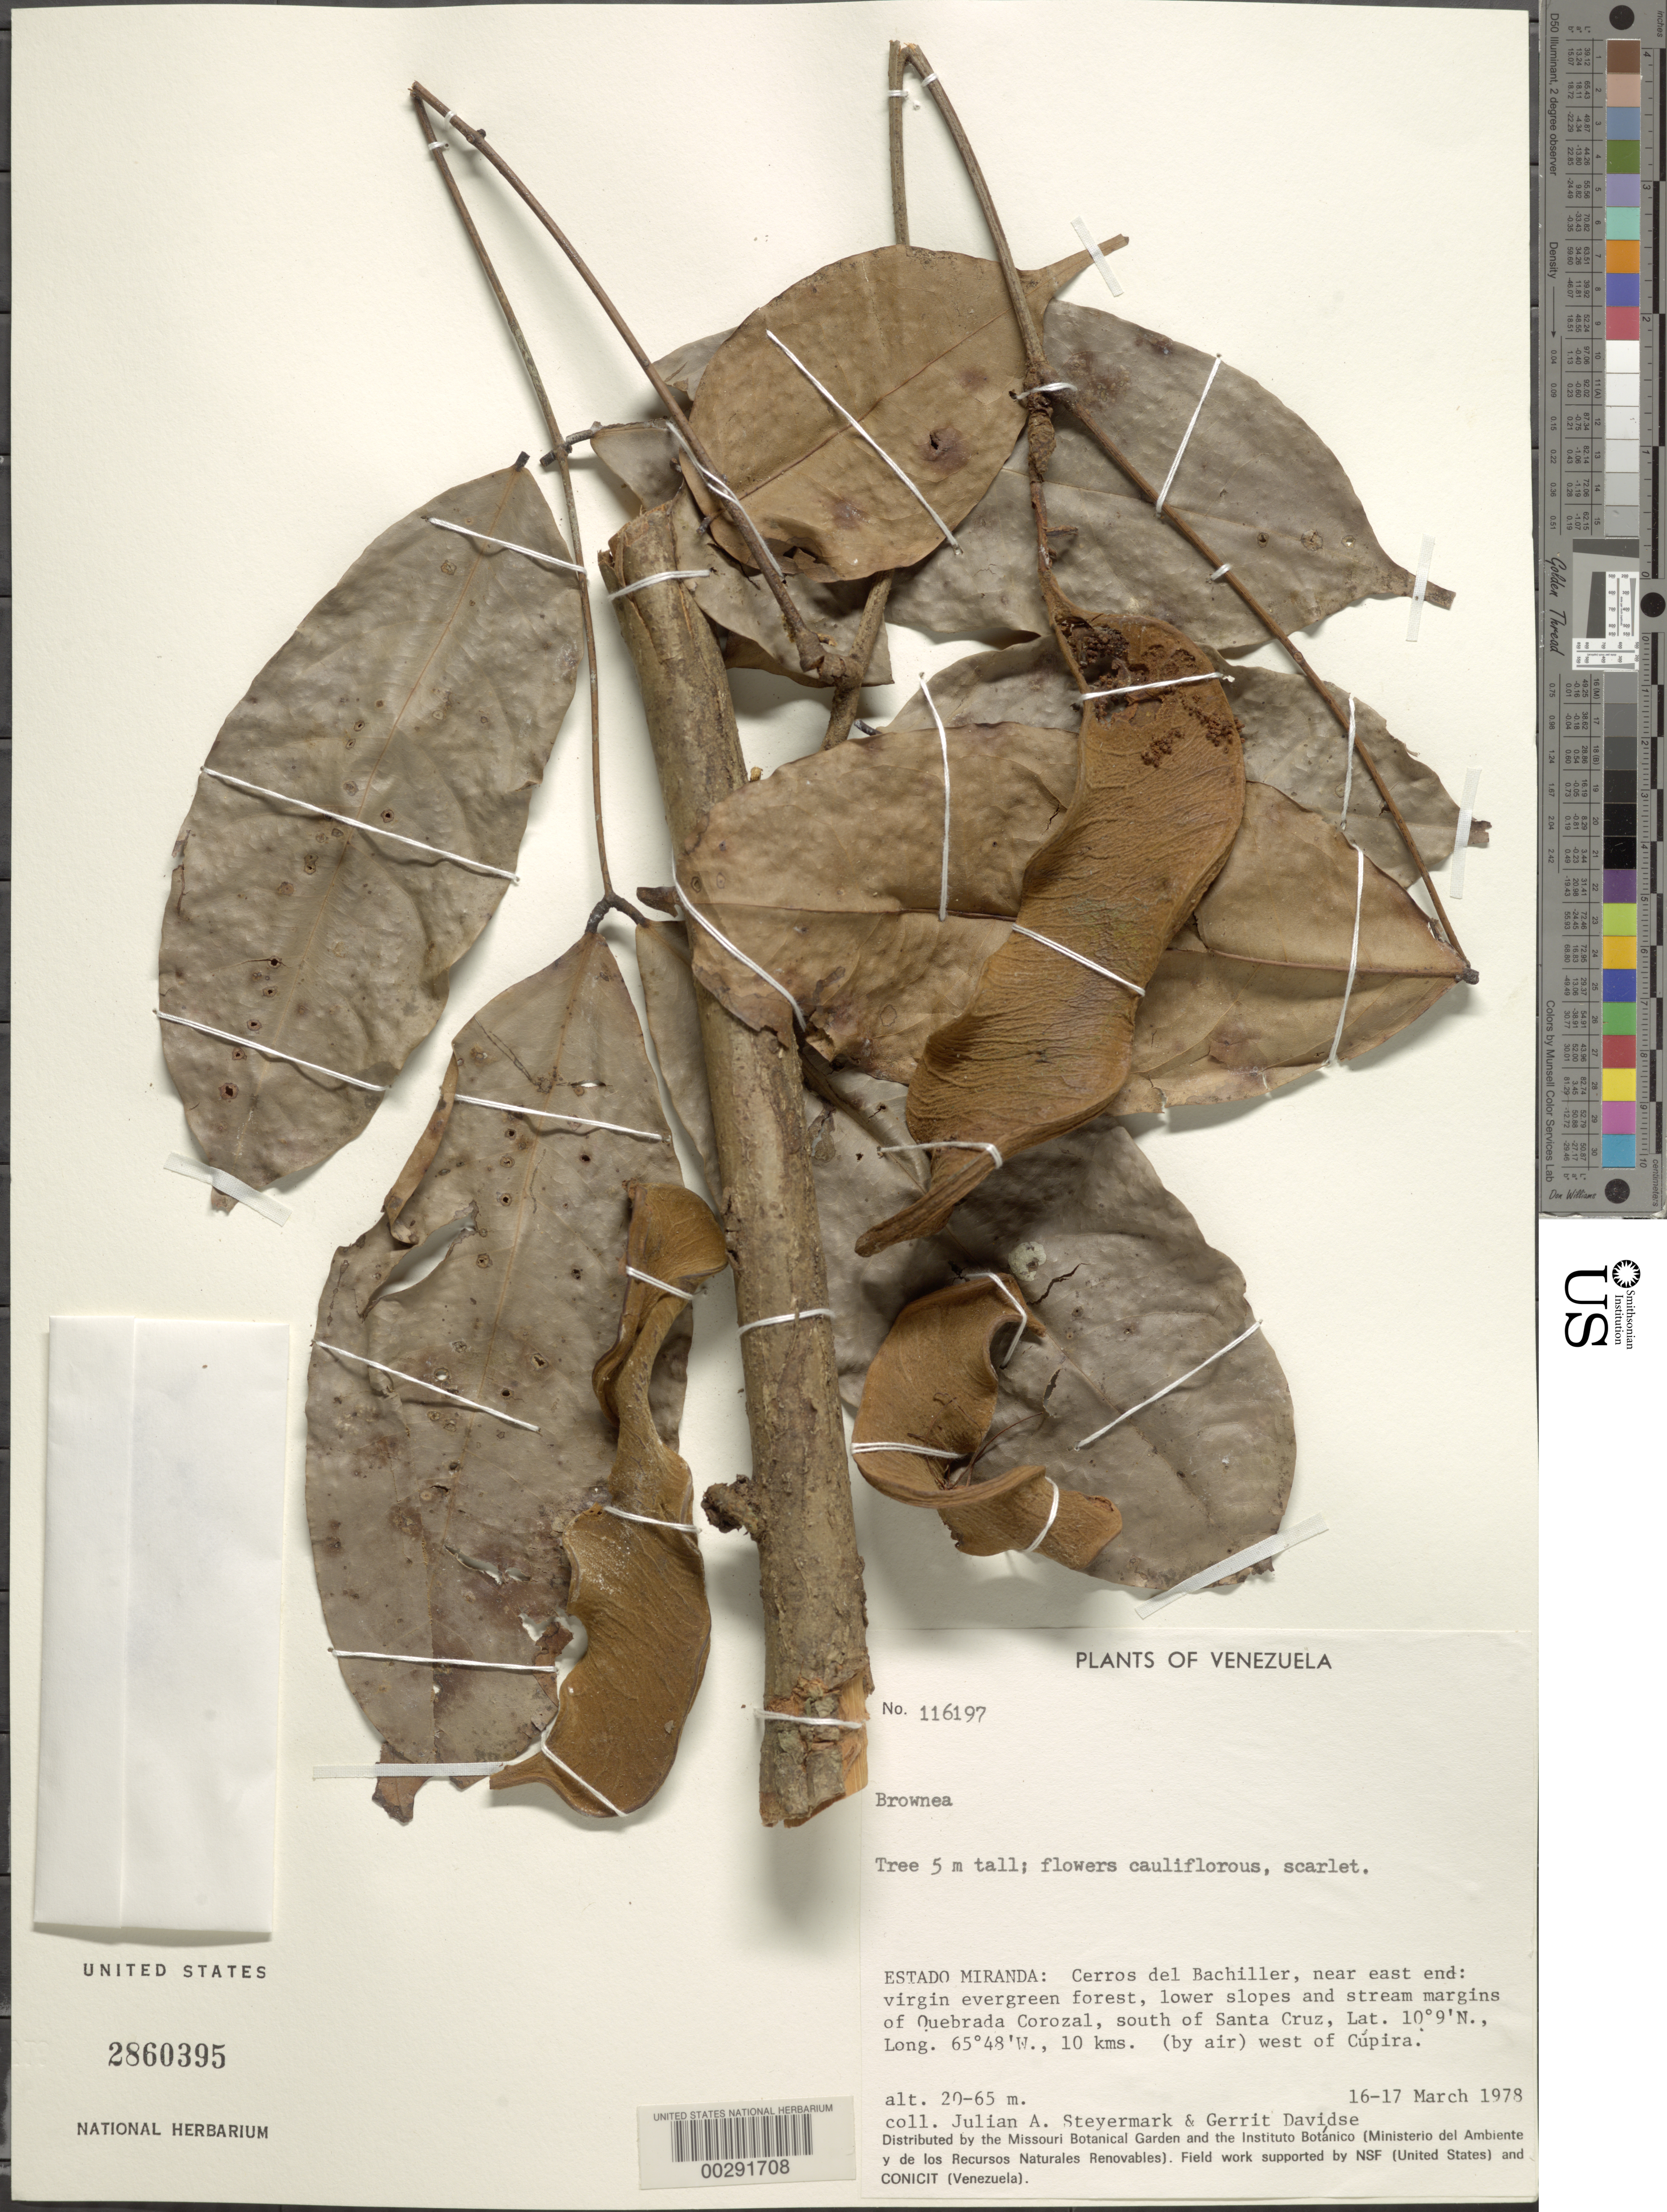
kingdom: Plantae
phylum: Tracheophyta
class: Magnoliopsida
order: Fabales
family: Fabaceae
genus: Brownea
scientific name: Brownea sp.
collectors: J. Steyermark & G. Davidse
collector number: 116197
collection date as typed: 16 Mar 1978 to 17 Mar 1978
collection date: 1978-03-16/1978-03-17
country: Venezuela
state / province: Miranda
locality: Cerros del Bachiller, near E end; Quebrada Corozal, S of Santa Cruz, 10 kms by air W of Cupira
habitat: Virgin evergreen forest, lower slopes and stream margins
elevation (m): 20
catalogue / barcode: US 2860395